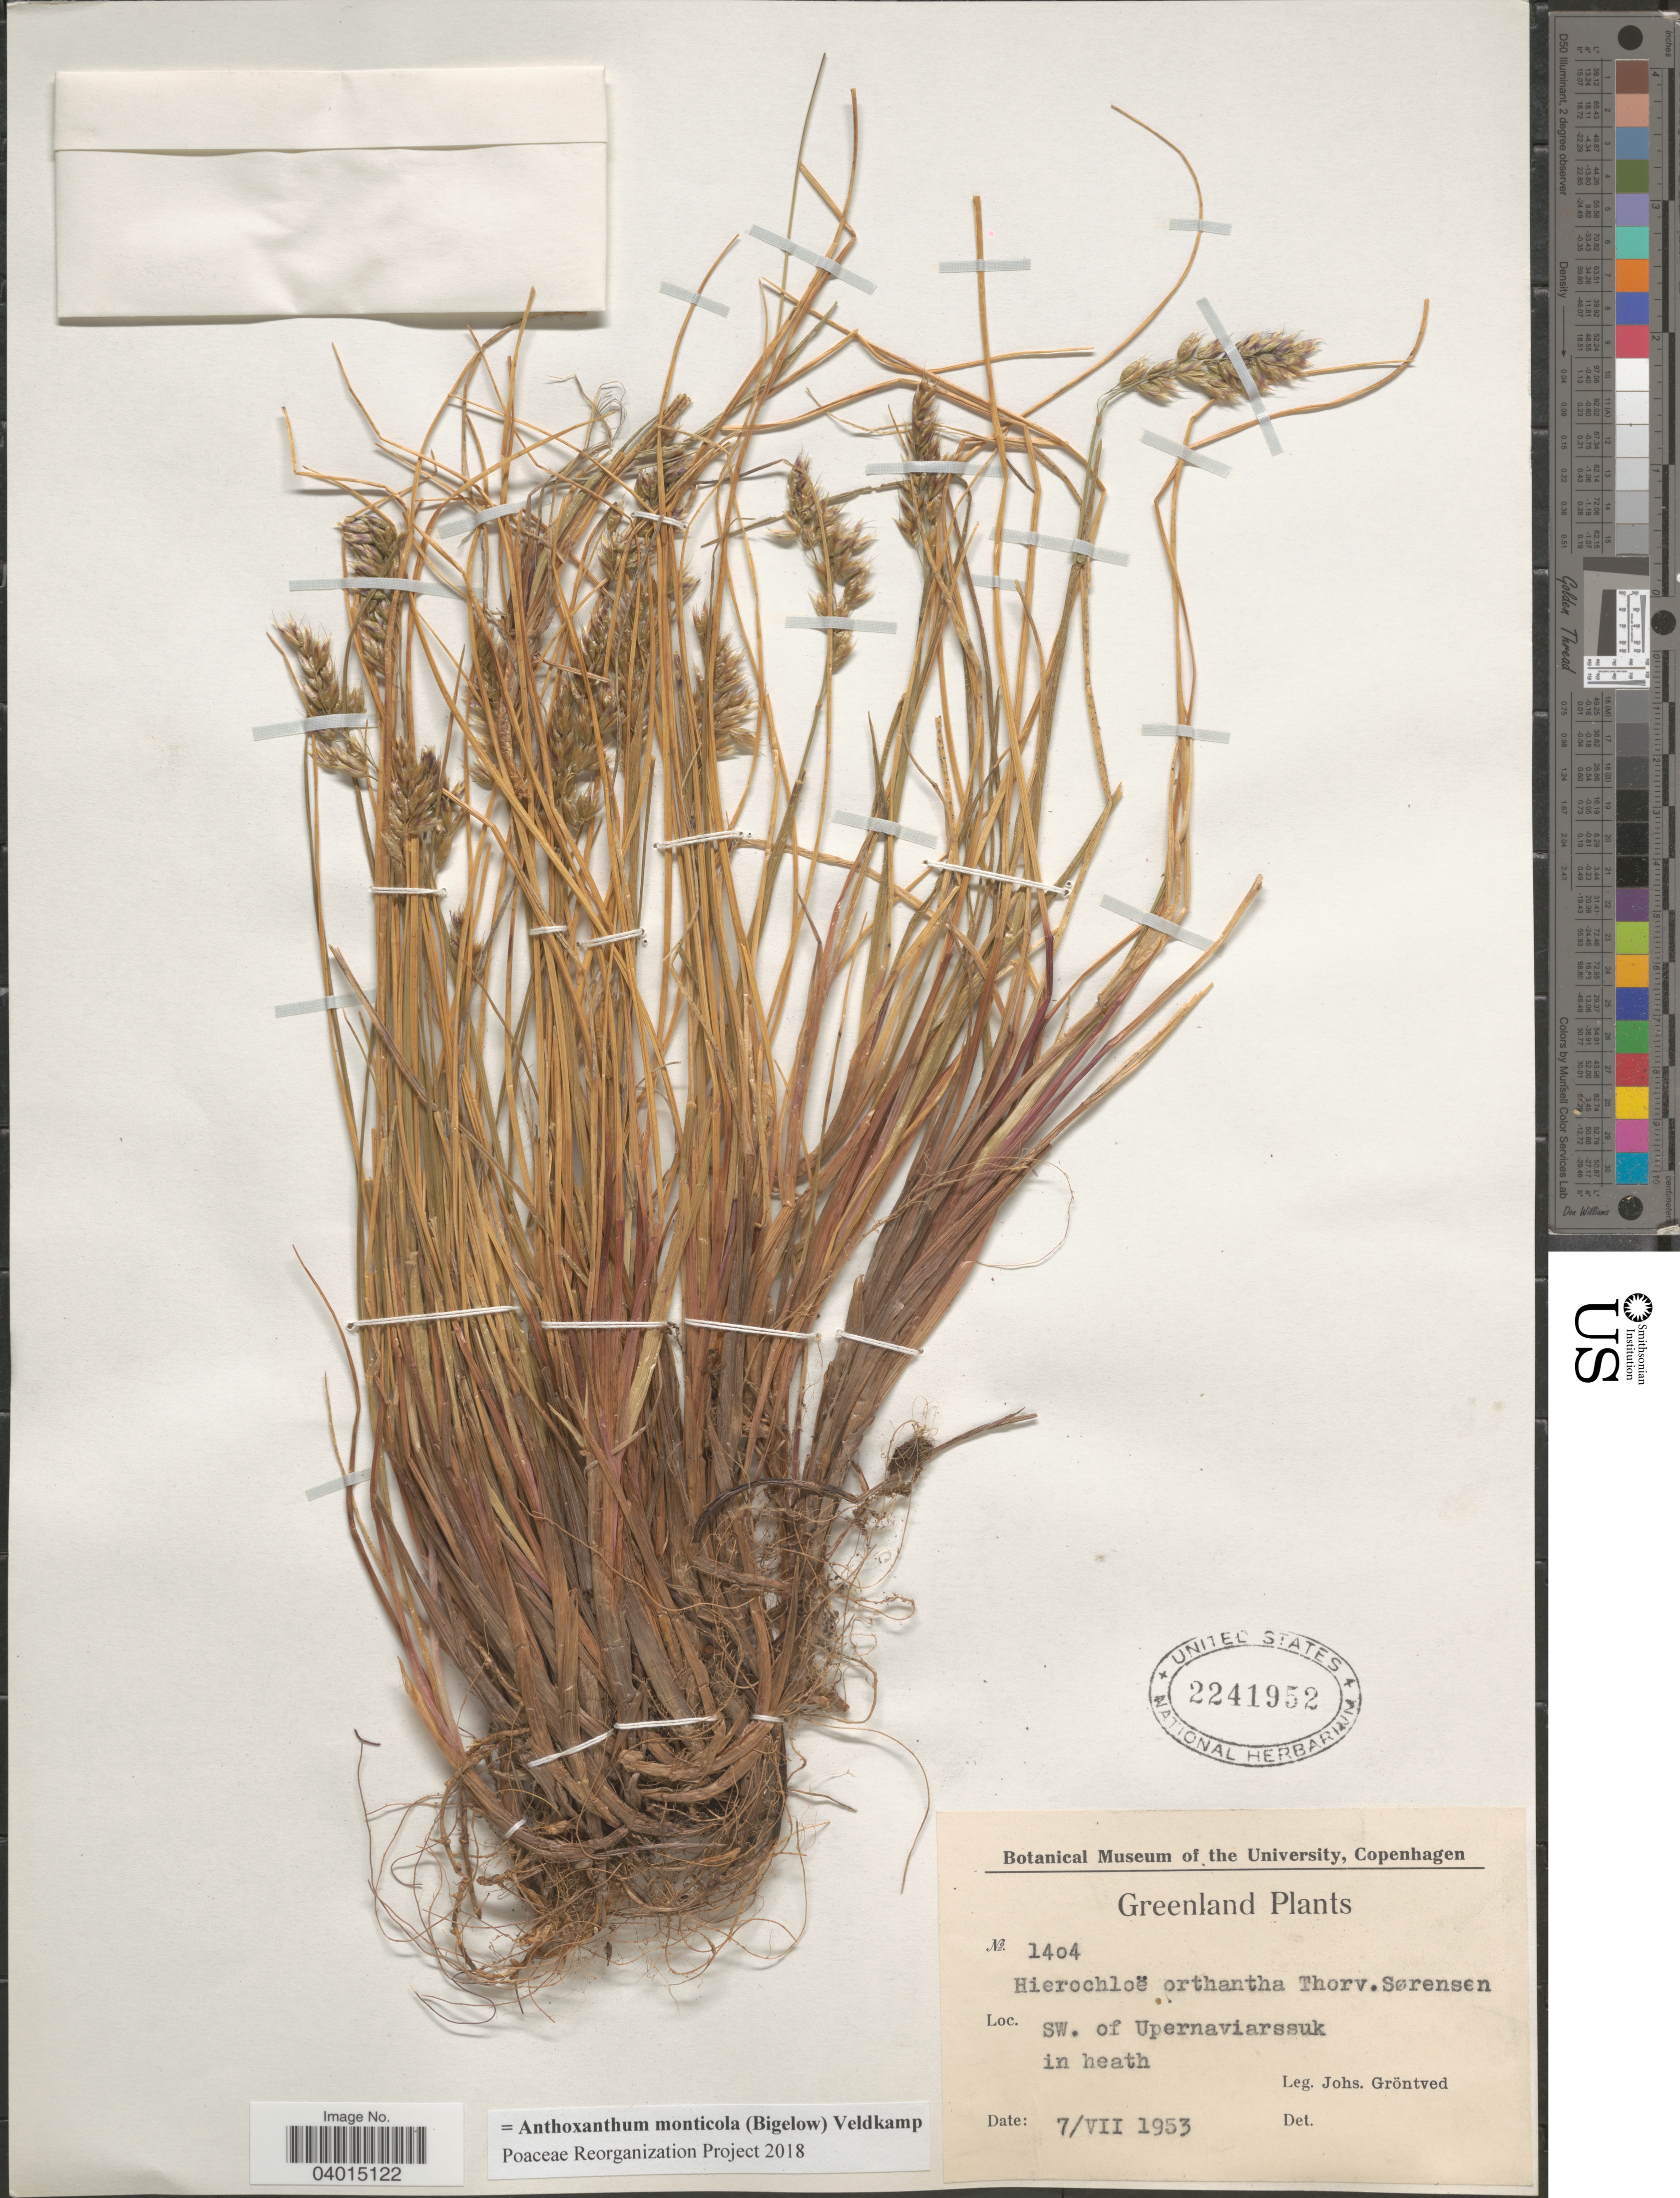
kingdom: Plantae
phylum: Tracheophyta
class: Liliopsida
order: Poales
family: Poaceae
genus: Anthoxanthum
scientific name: Anthoxanthum monticola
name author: (Bigelow) Veldkamp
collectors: J. Gröntved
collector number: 1404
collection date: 1953-07-07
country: Greenland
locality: SW. of Upernaviarssuk in heath.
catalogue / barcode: US 2241952